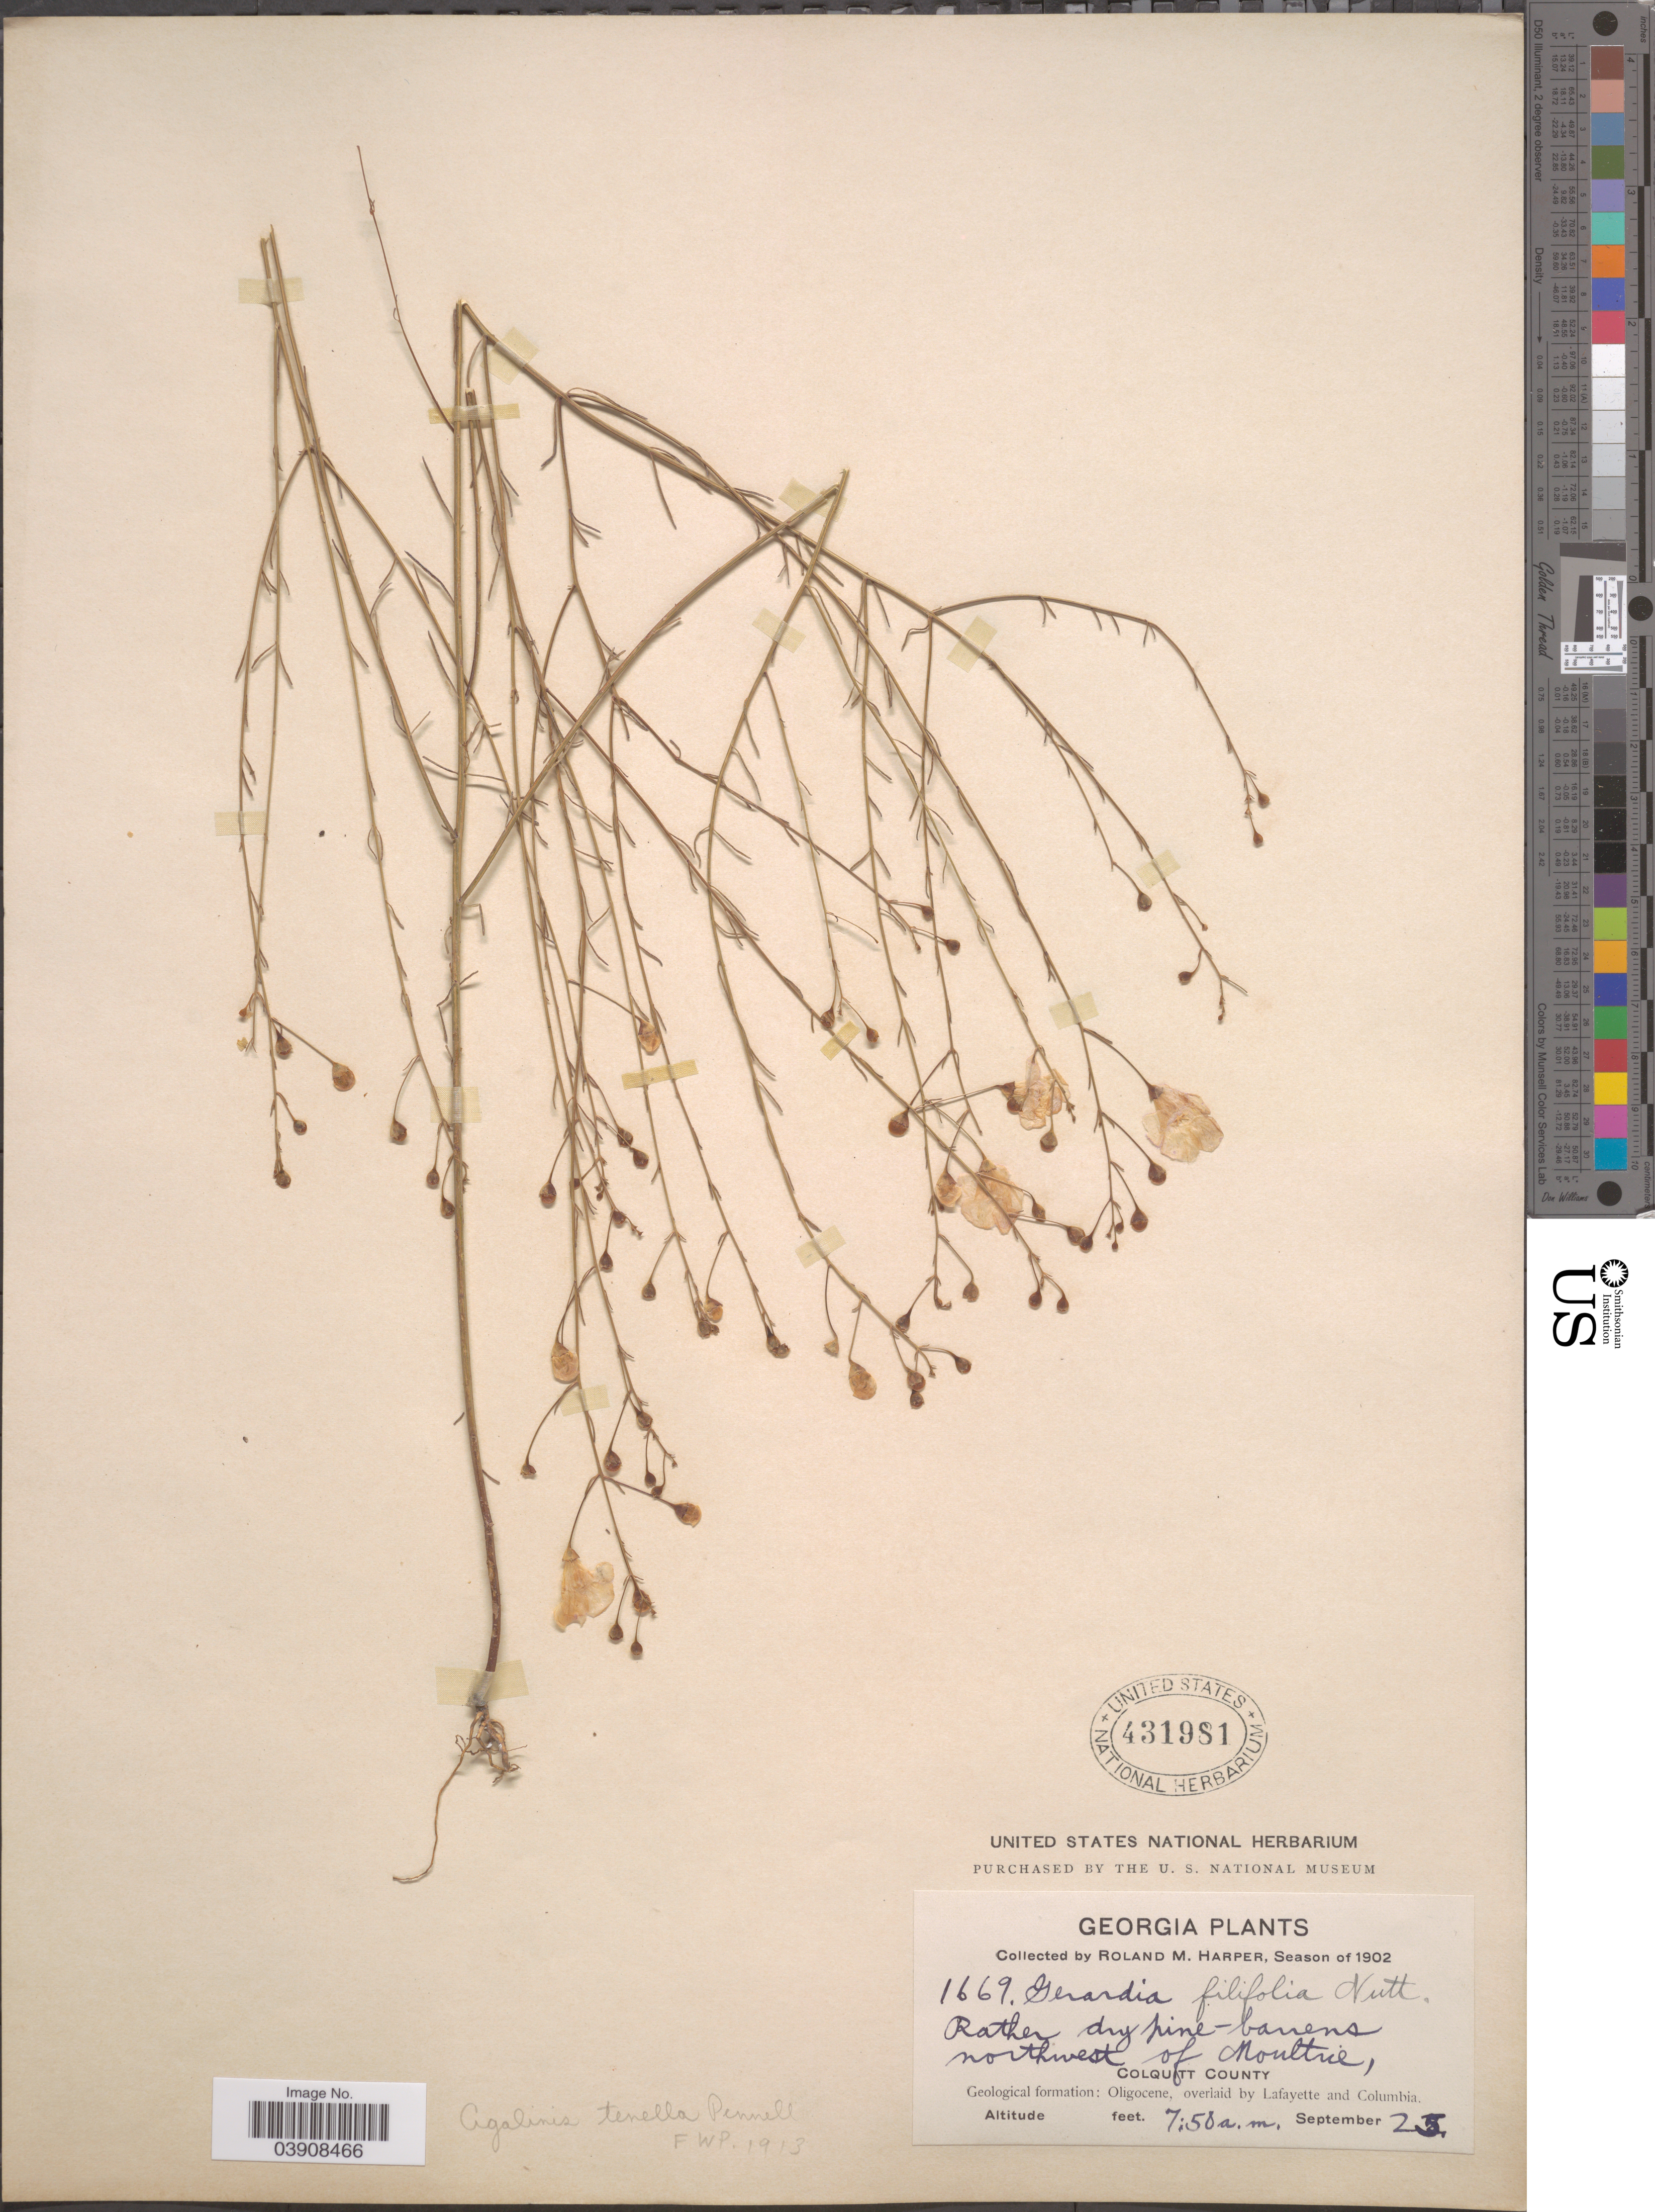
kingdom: Plantae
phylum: Tracheophyta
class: Magnoliopsida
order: Lamiales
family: Orobanchaceae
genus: Agalinis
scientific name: Agalinis tenella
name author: Pennell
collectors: R. M. Harper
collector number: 1669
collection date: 1902-09-25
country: United States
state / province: Georgia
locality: Northwest of Moultrie, Colquitt County. Geological formation: Oligocene, overlaid by Lafayette and Columbia.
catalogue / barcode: US 431981